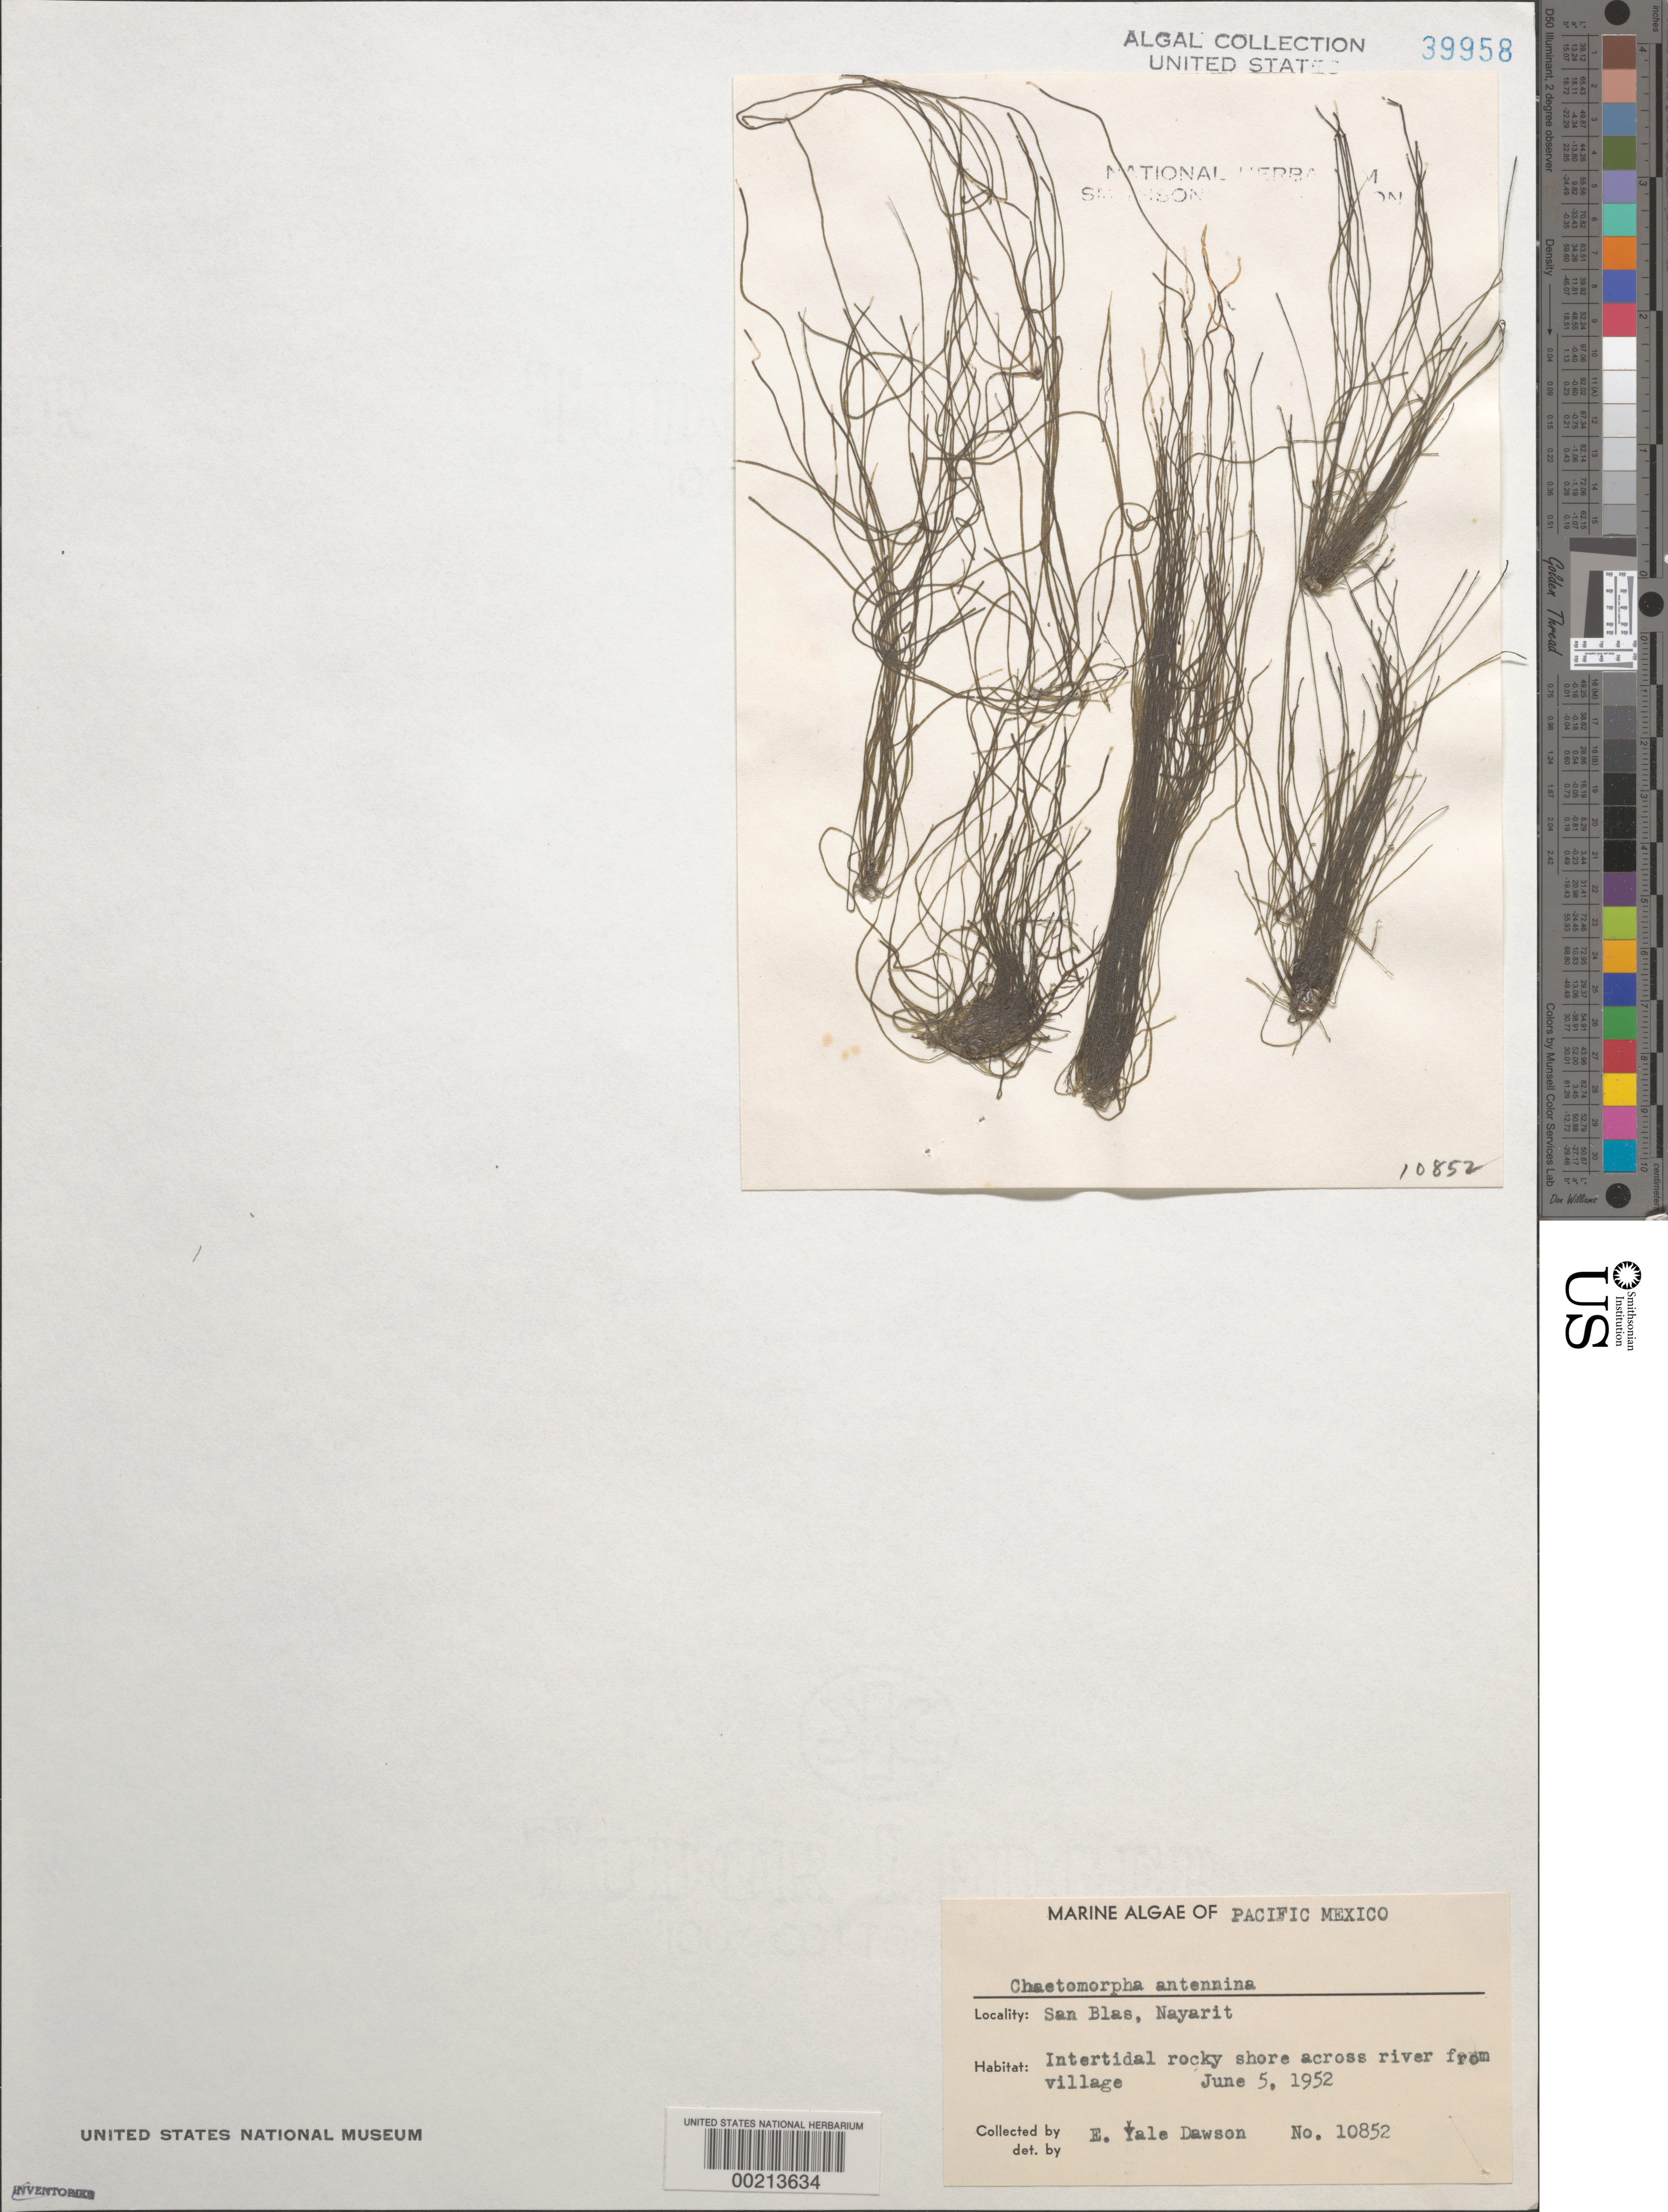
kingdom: Plantae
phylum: Chlorophyta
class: Ulvophyceae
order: Cladophorales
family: Cladophoraceae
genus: Chaetomorpha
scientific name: Chaetomorpha antennina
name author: (Bory) Kütz.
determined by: Dawson, E. Y.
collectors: E. Y. Dawson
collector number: EYD 10852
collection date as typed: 05 Jun 1952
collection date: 1952-06-05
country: Mexico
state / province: Nayarit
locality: San Blas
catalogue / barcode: US 39958